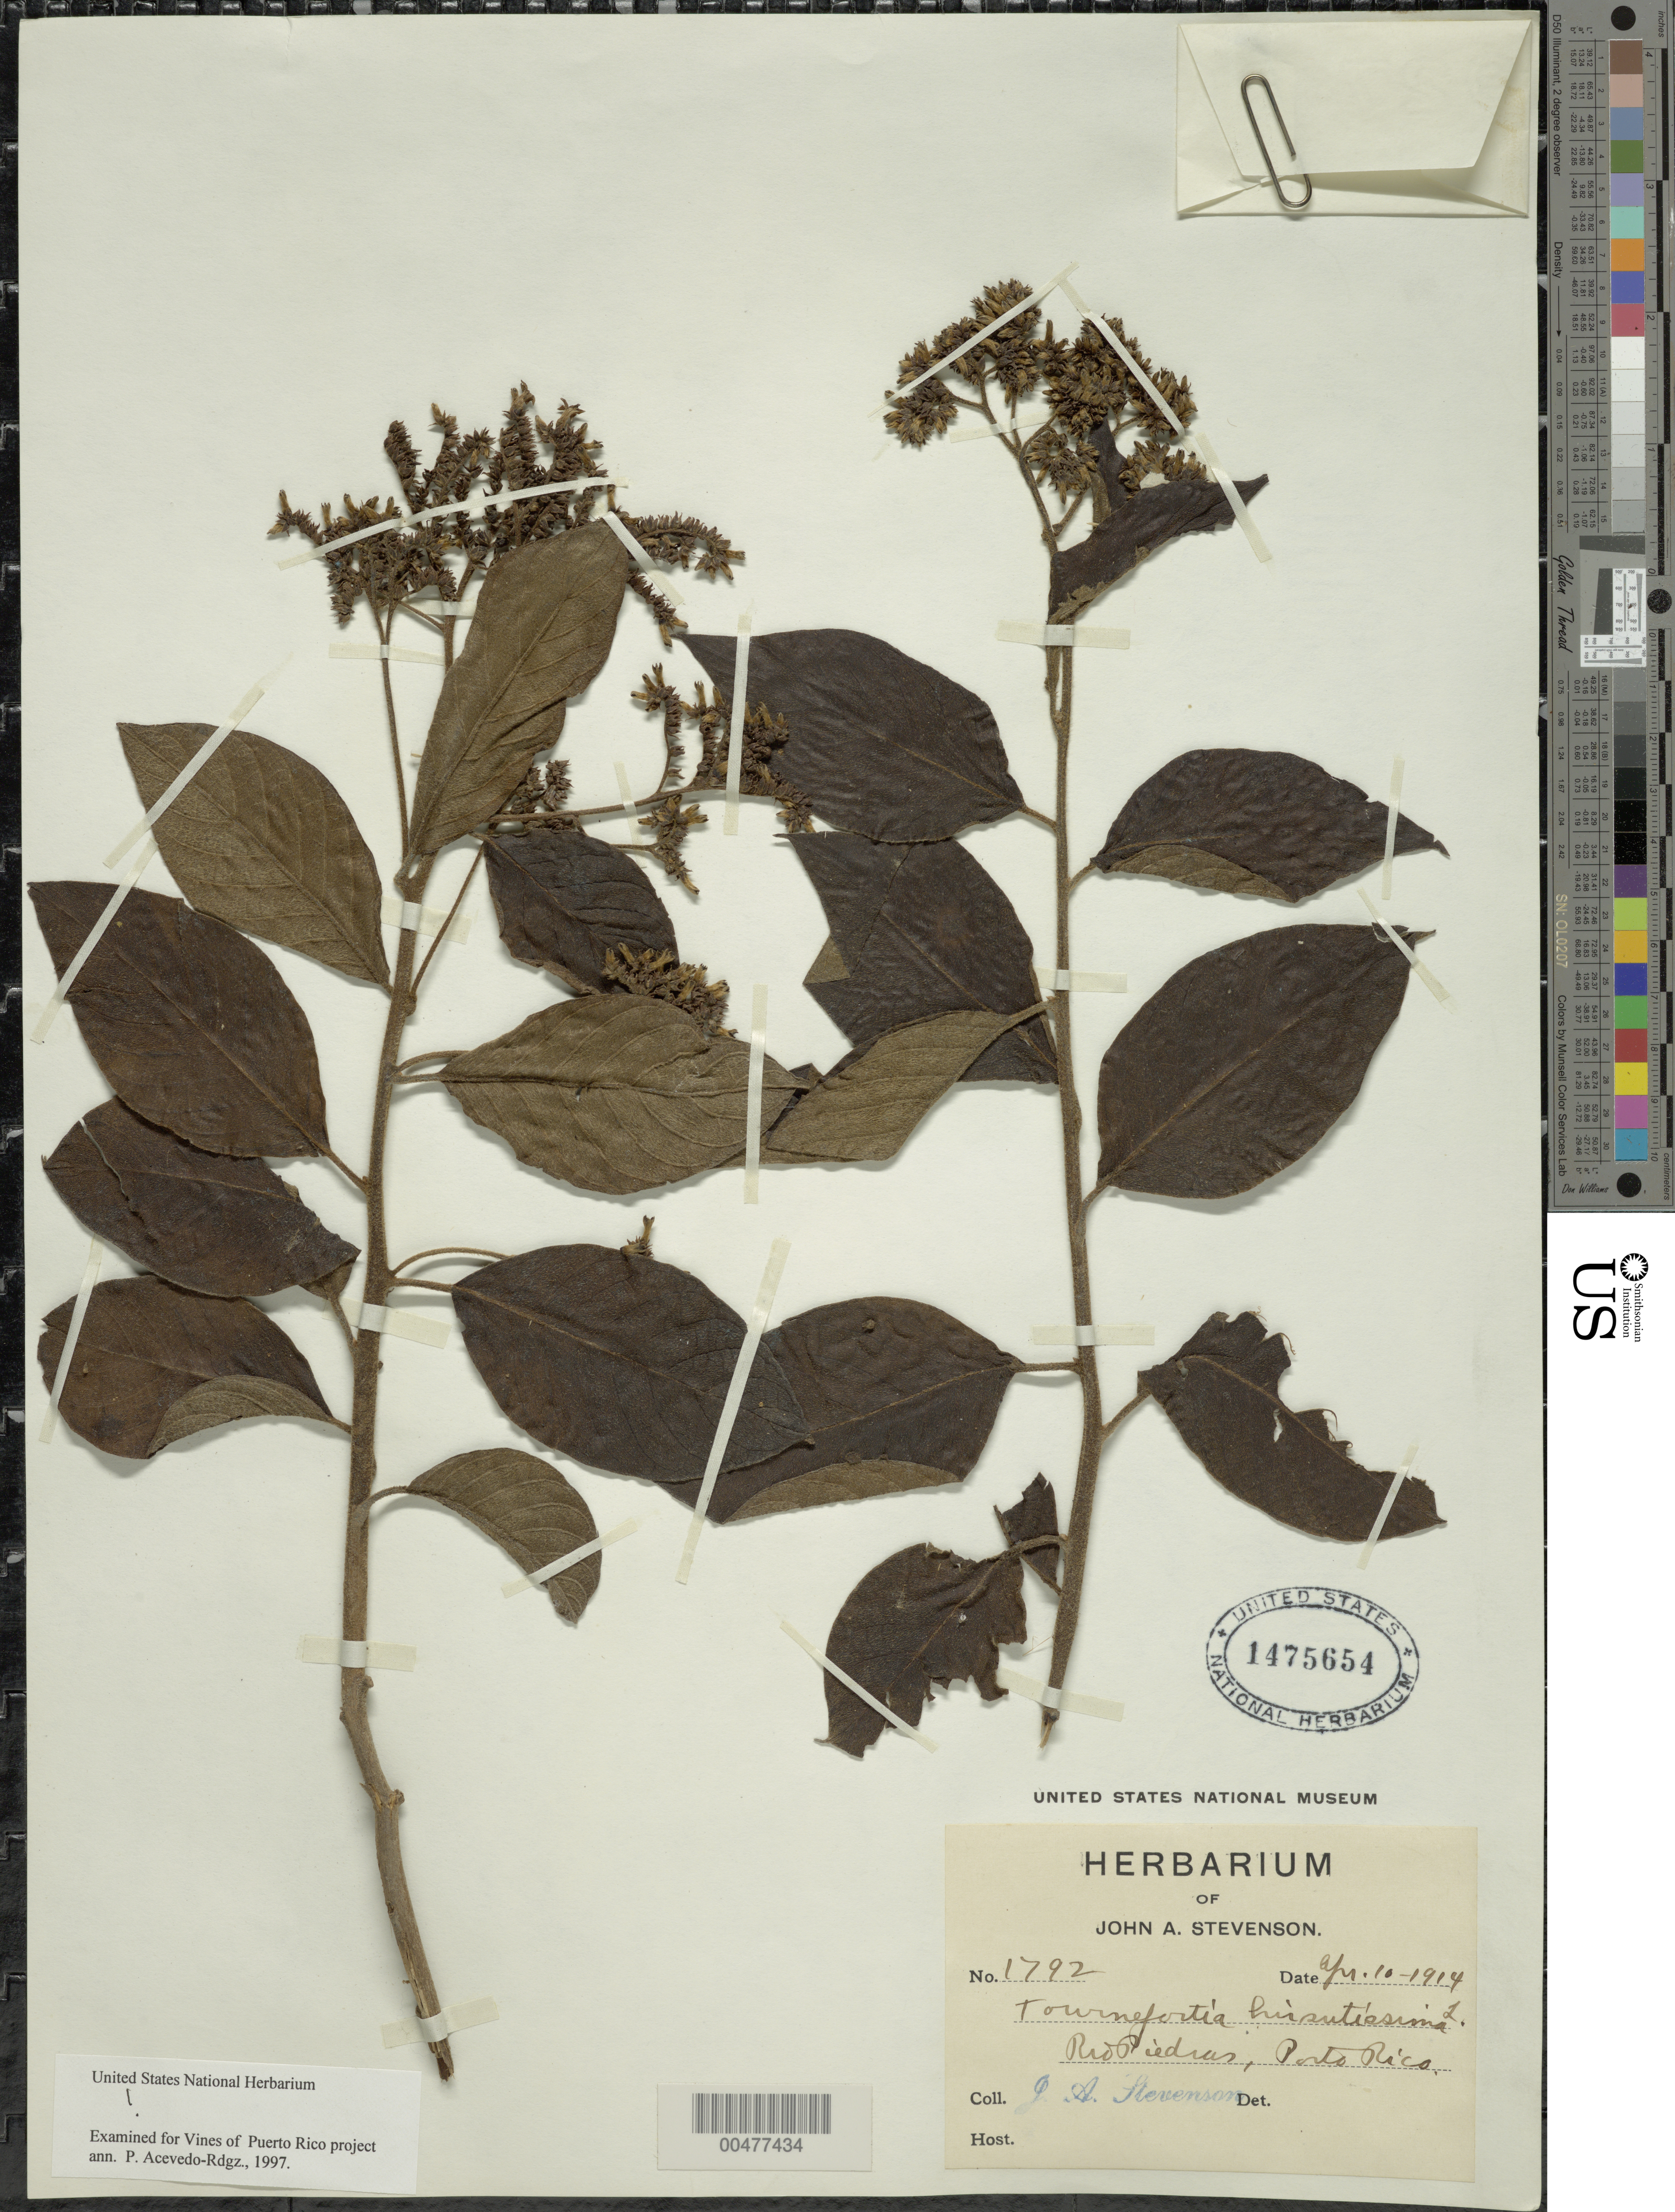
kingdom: Plantae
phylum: Tracheophyta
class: Magnoliopsida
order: Boraginales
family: Heliotropiaceae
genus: Tournefortia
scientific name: Tournefortia hirsutissima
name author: L.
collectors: J. Stevenson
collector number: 1792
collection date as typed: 10 Apr 1914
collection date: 1914-04-10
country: Puerto Rico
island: Greater Antilles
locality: Rio Piedras.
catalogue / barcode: US 1475654